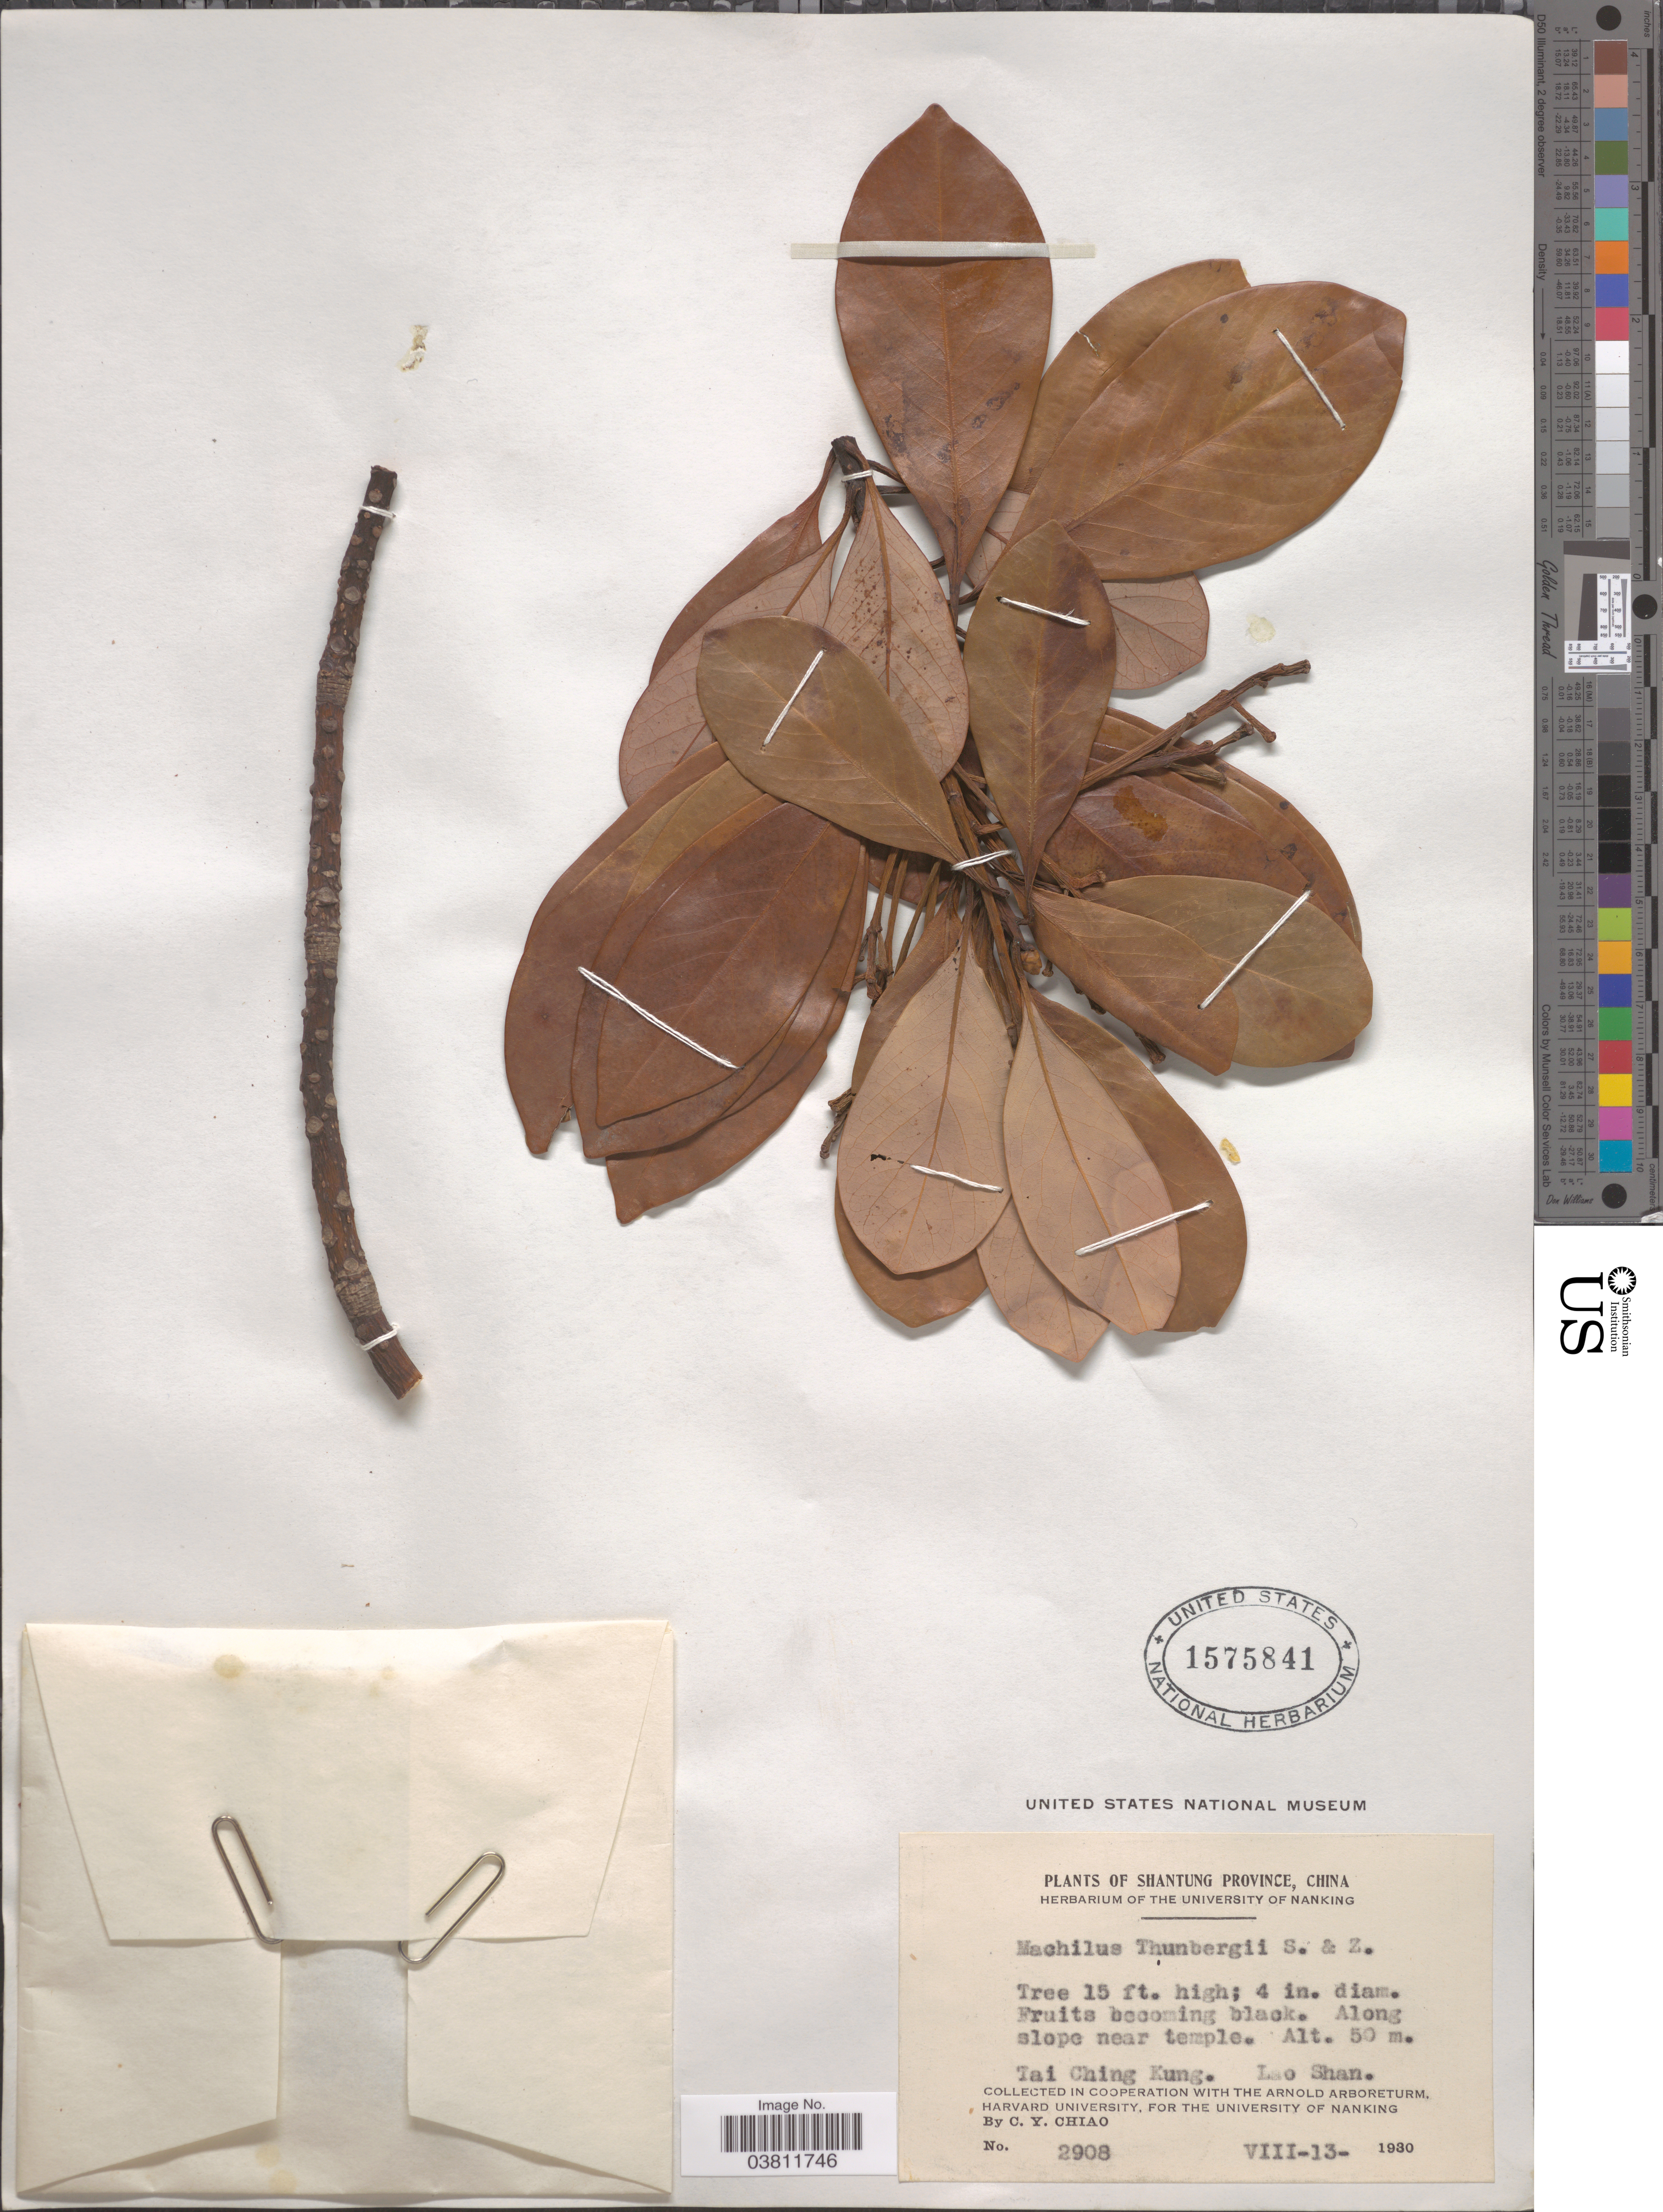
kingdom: Plantae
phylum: Tracheophyta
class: Magnoliopsida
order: Laurales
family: Lauraceae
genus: Machilus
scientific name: Machilus thunbergii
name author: Siebold & Zucc.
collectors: C. Y. Chiao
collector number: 2908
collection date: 1930-08-13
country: China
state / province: Shandong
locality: Shantung Province. Tai Ching Kung, Lao Shan.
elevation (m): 50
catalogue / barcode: US 1575841